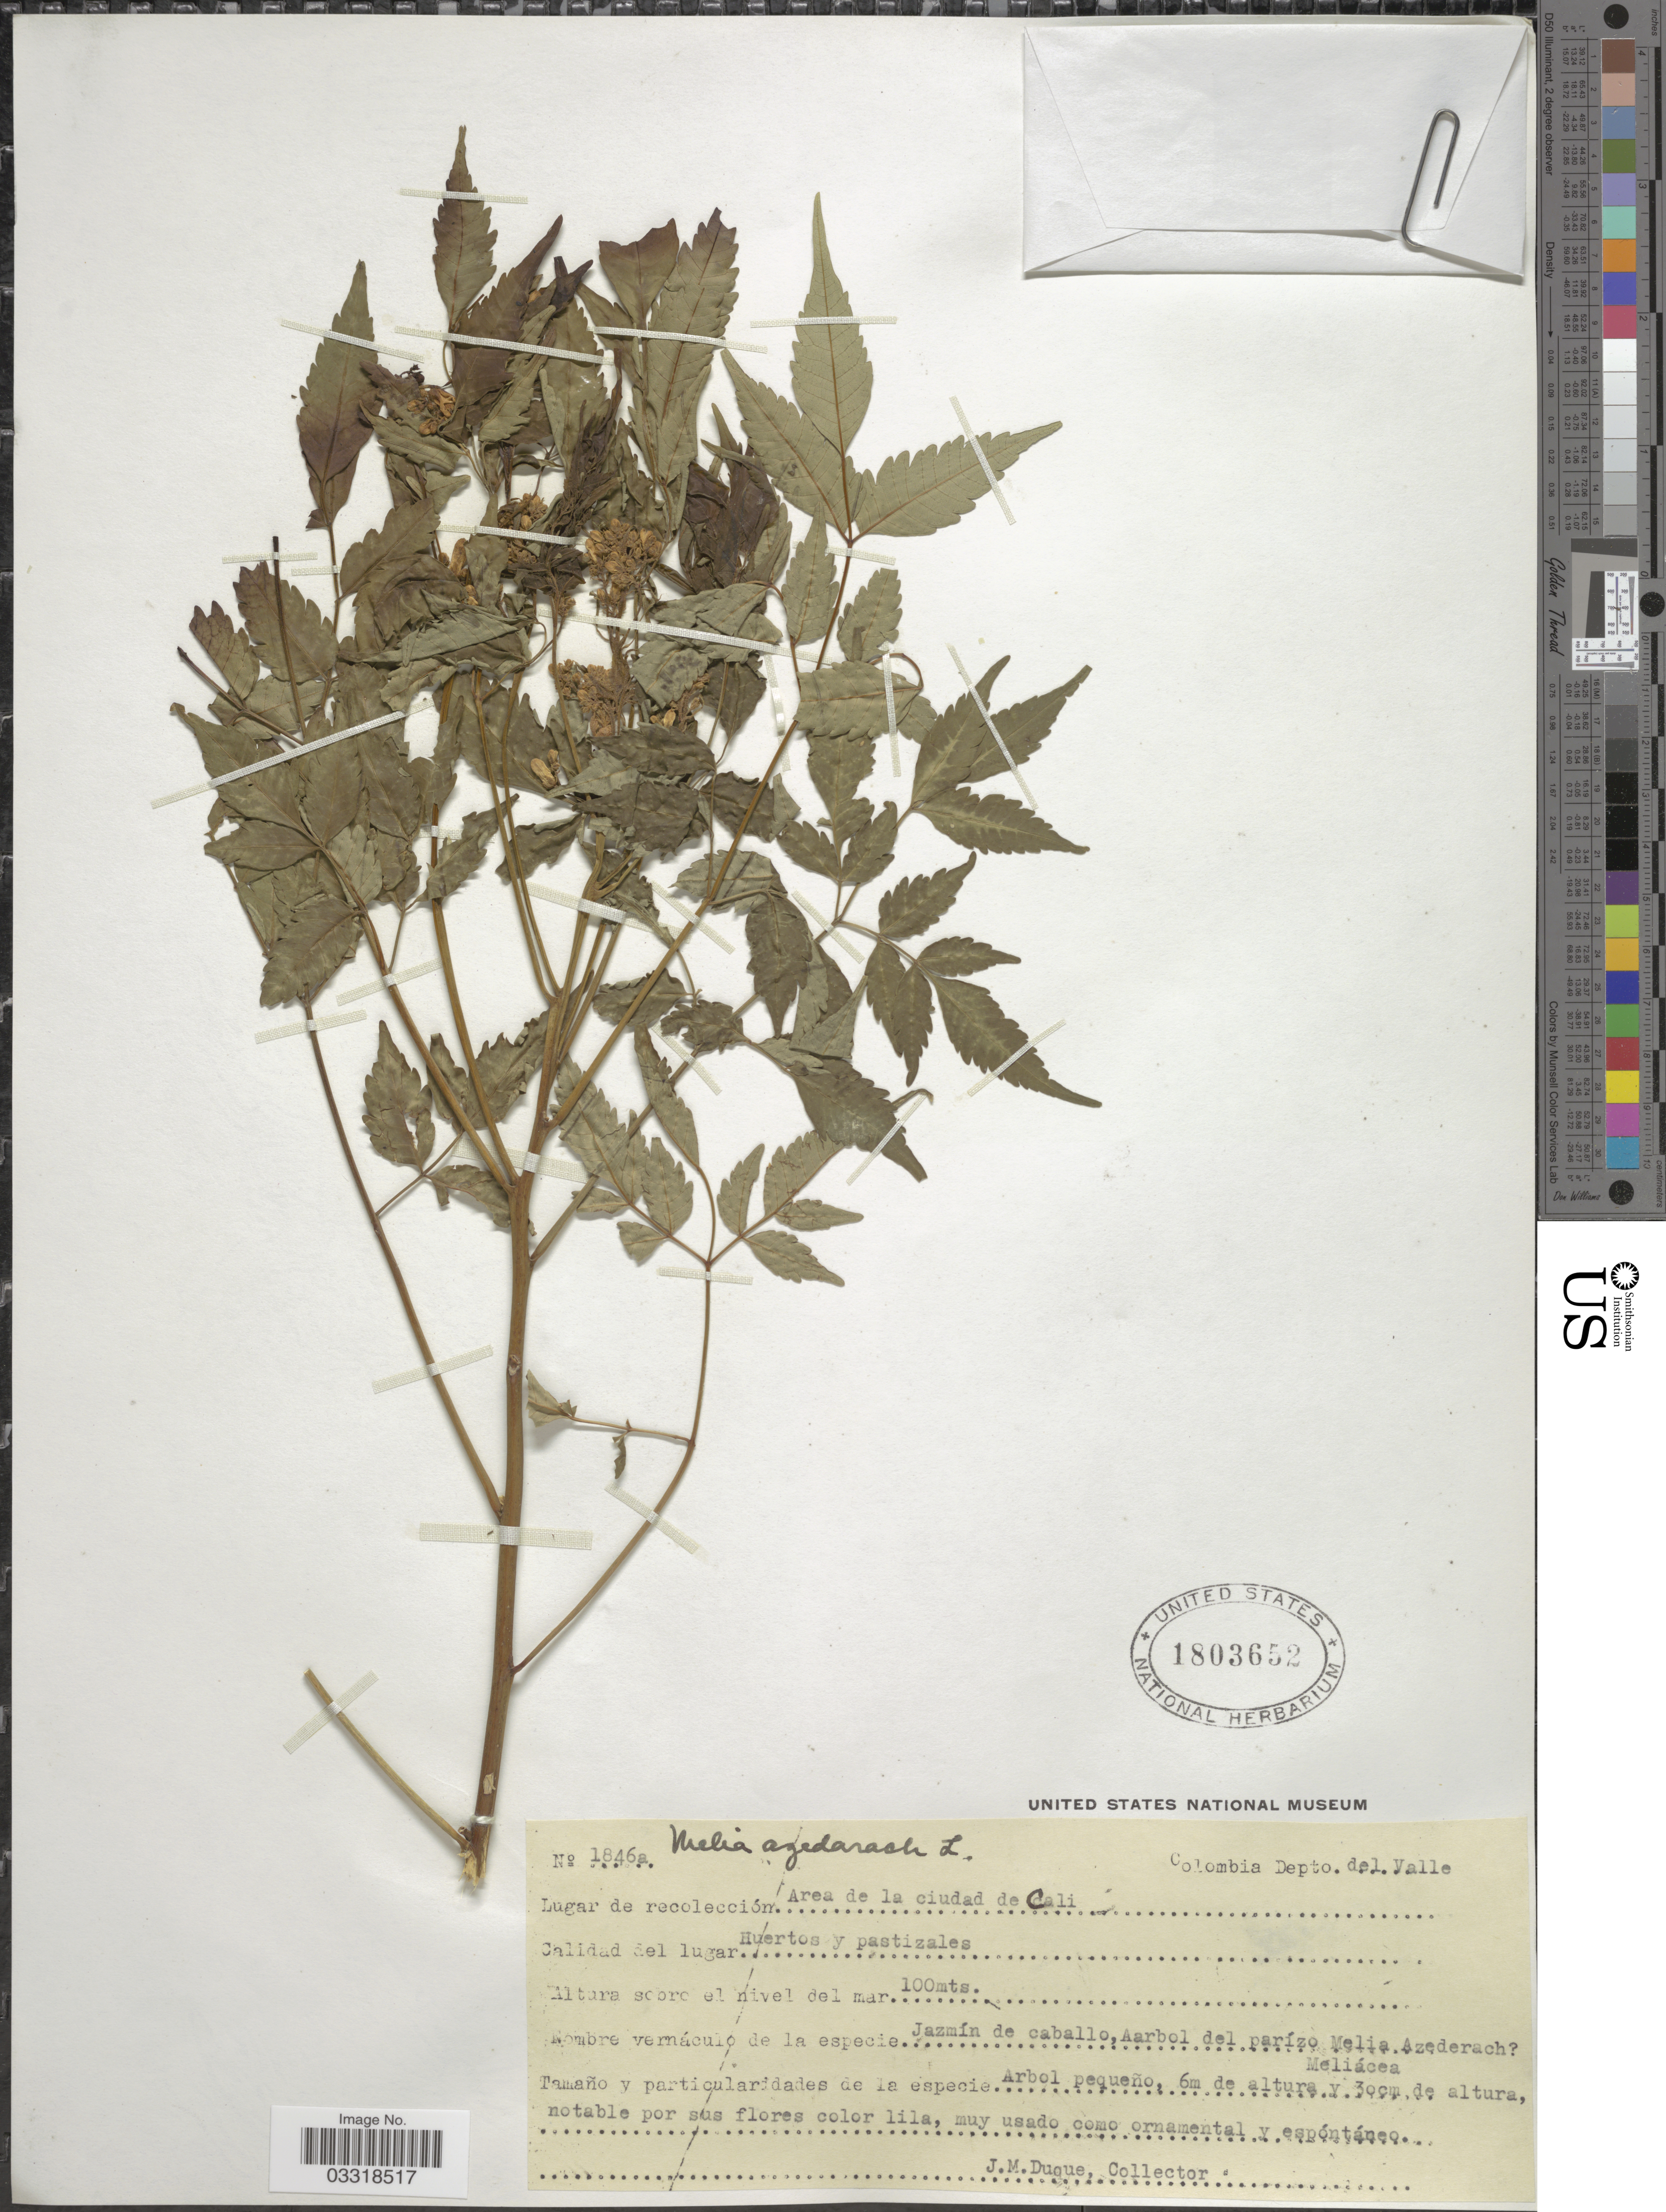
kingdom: Plantae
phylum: Tracheophyta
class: Magnoliopsida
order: Sapindales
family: Meliaceae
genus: Melia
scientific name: Melia azedarach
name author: L.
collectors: J. Duque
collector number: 1846a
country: Colombia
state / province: Valle del Cauca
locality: Depto. del Valle. Area de la ciudad de Cali.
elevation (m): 100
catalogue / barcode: US 1803652